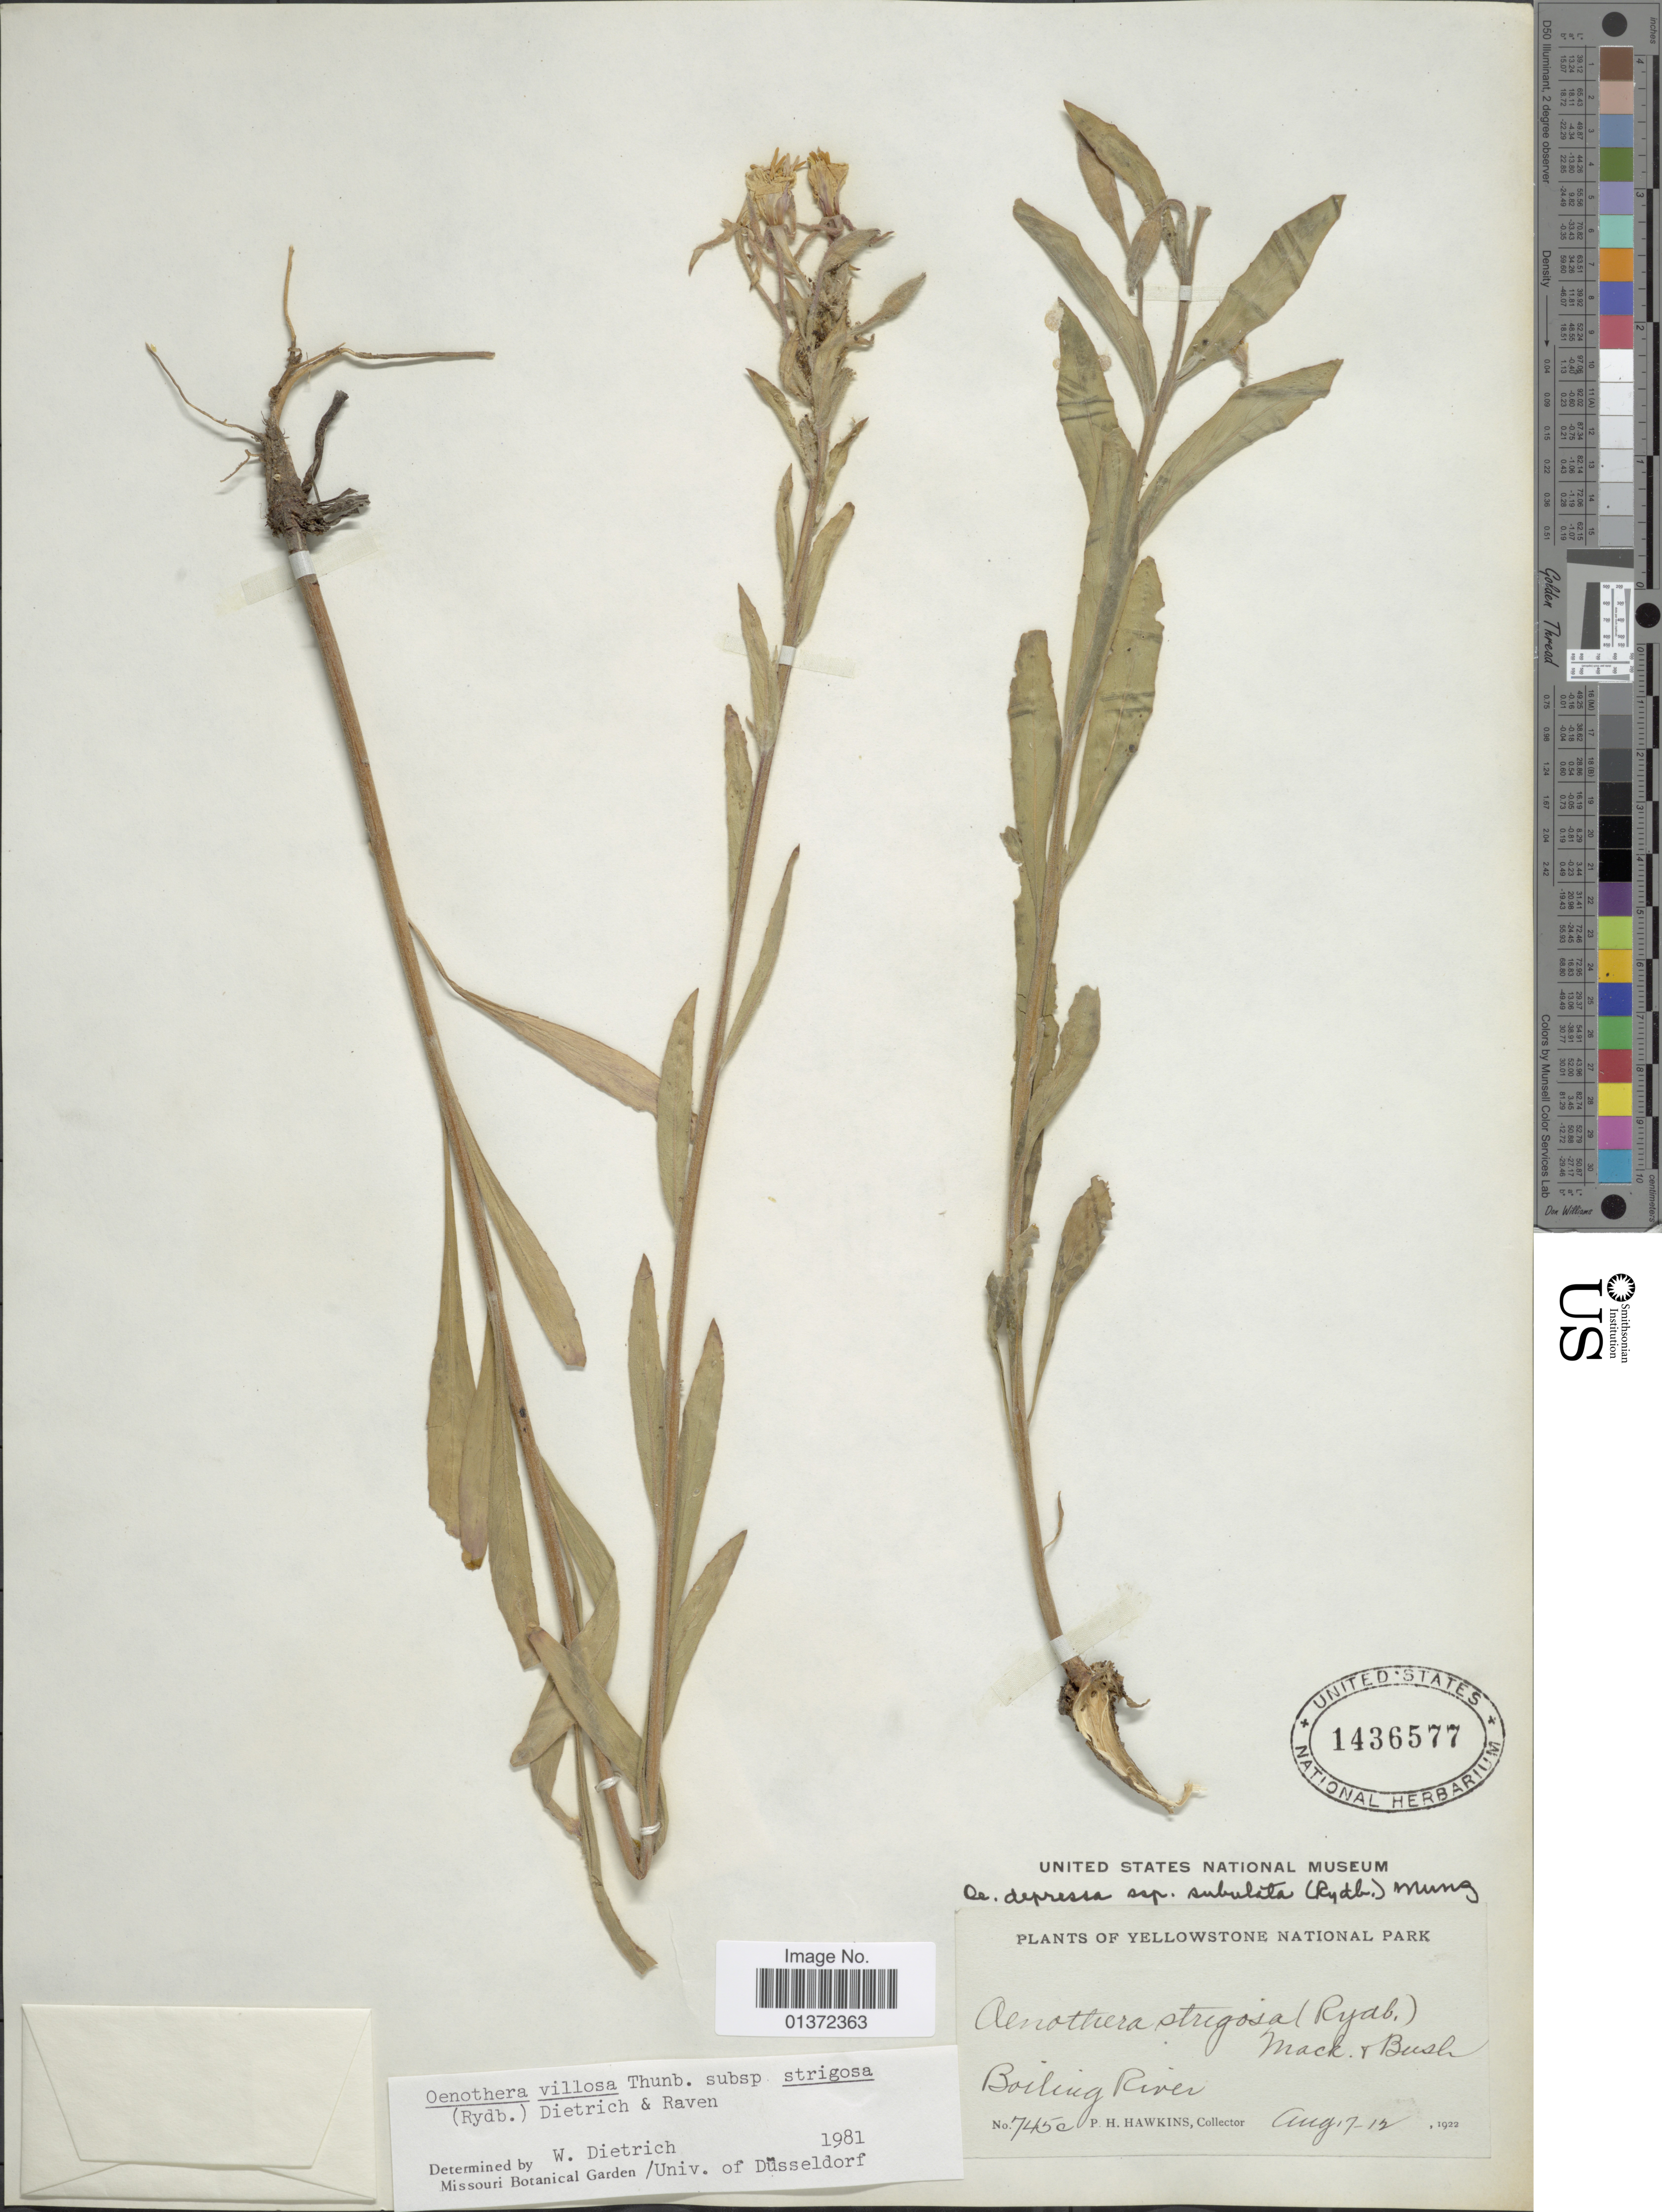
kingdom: Plantae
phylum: Tracheophyta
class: Magnoliopsida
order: Myrtales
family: Onagraceae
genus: Oenothera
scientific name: Oenothera villosa subsp. strigosa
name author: (Rydb.) W. Dietr. & P.H. Raven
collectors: P. Hawkins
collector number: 745c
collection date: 1922-08-07/1922-08-12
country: United States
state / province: Wyoming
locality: Yellowstone National Park, Boiling River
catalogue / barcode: US 1436577